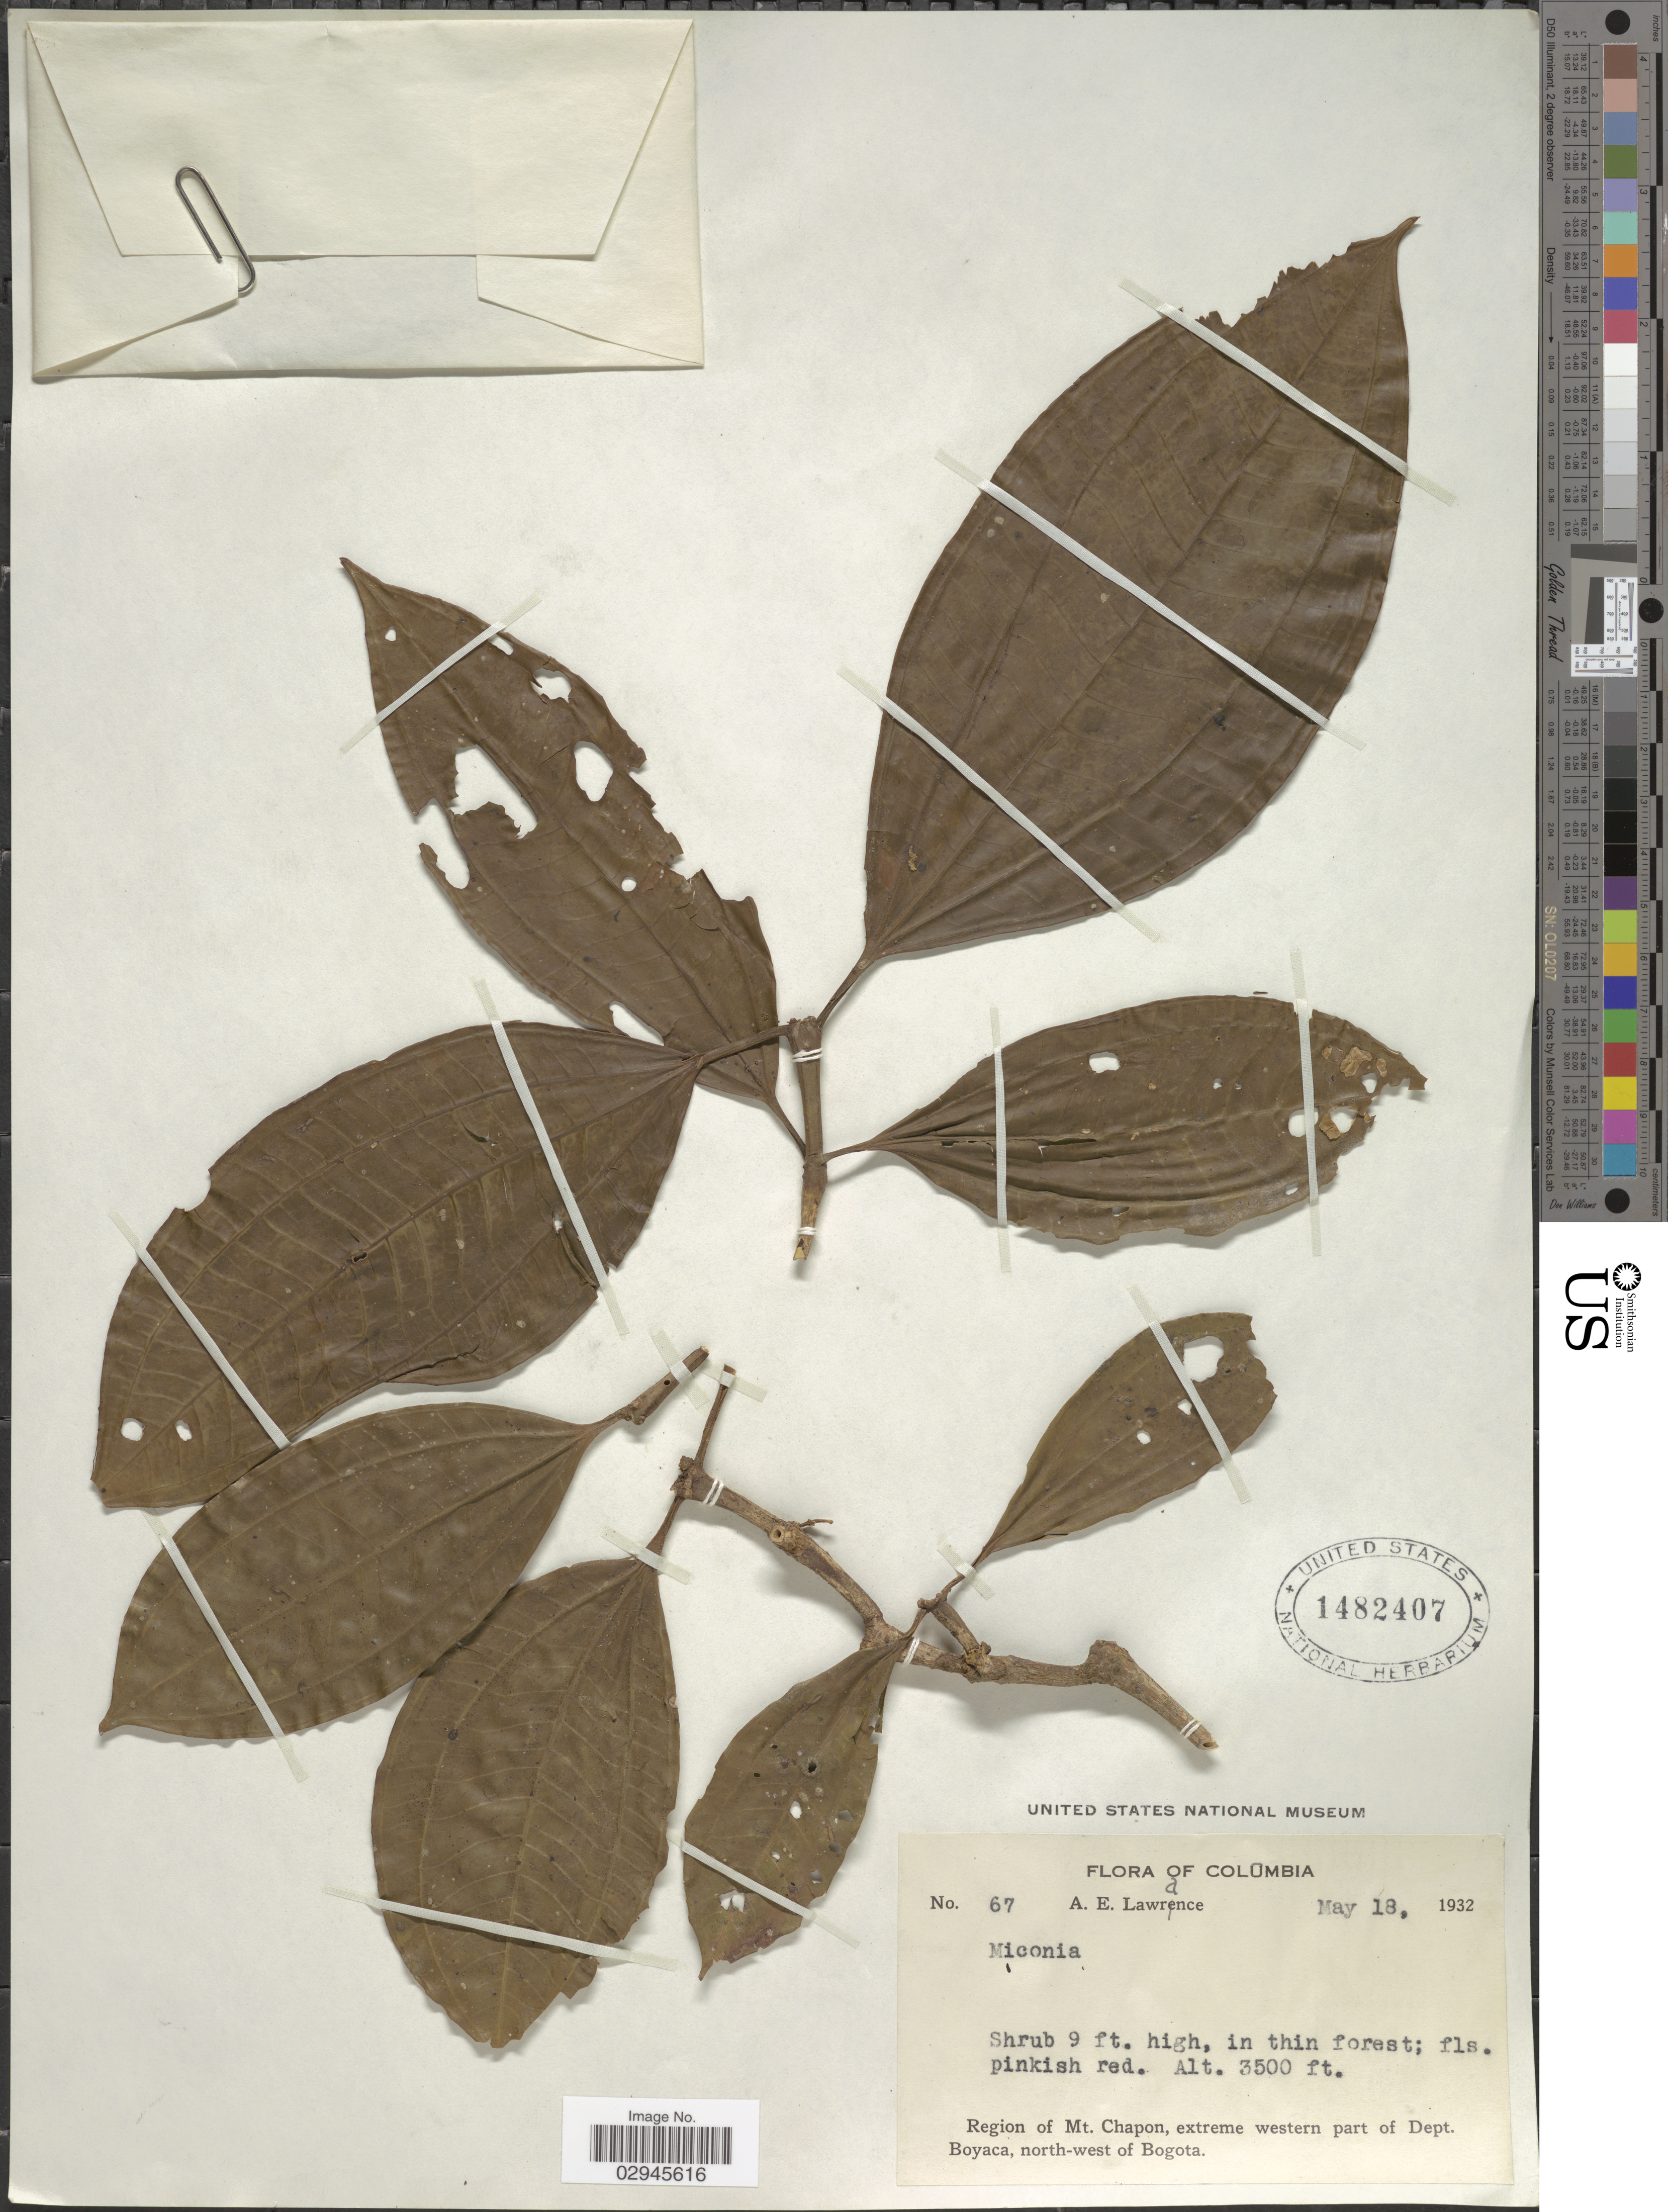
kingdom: Plantae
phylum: Tracheophyta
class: Magnoliopsida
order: Myrtales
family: Melastomataceae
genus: Miconia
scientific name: Miconia sp.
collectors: A. Lawrance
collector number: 67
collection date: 1932-05-18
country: Colombia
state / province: Boyacá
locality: Region of Mt. Chapon, extreme western part of Dept. Boyaca, north-west of Bogota.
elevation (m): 1067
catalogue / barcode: US 1482407